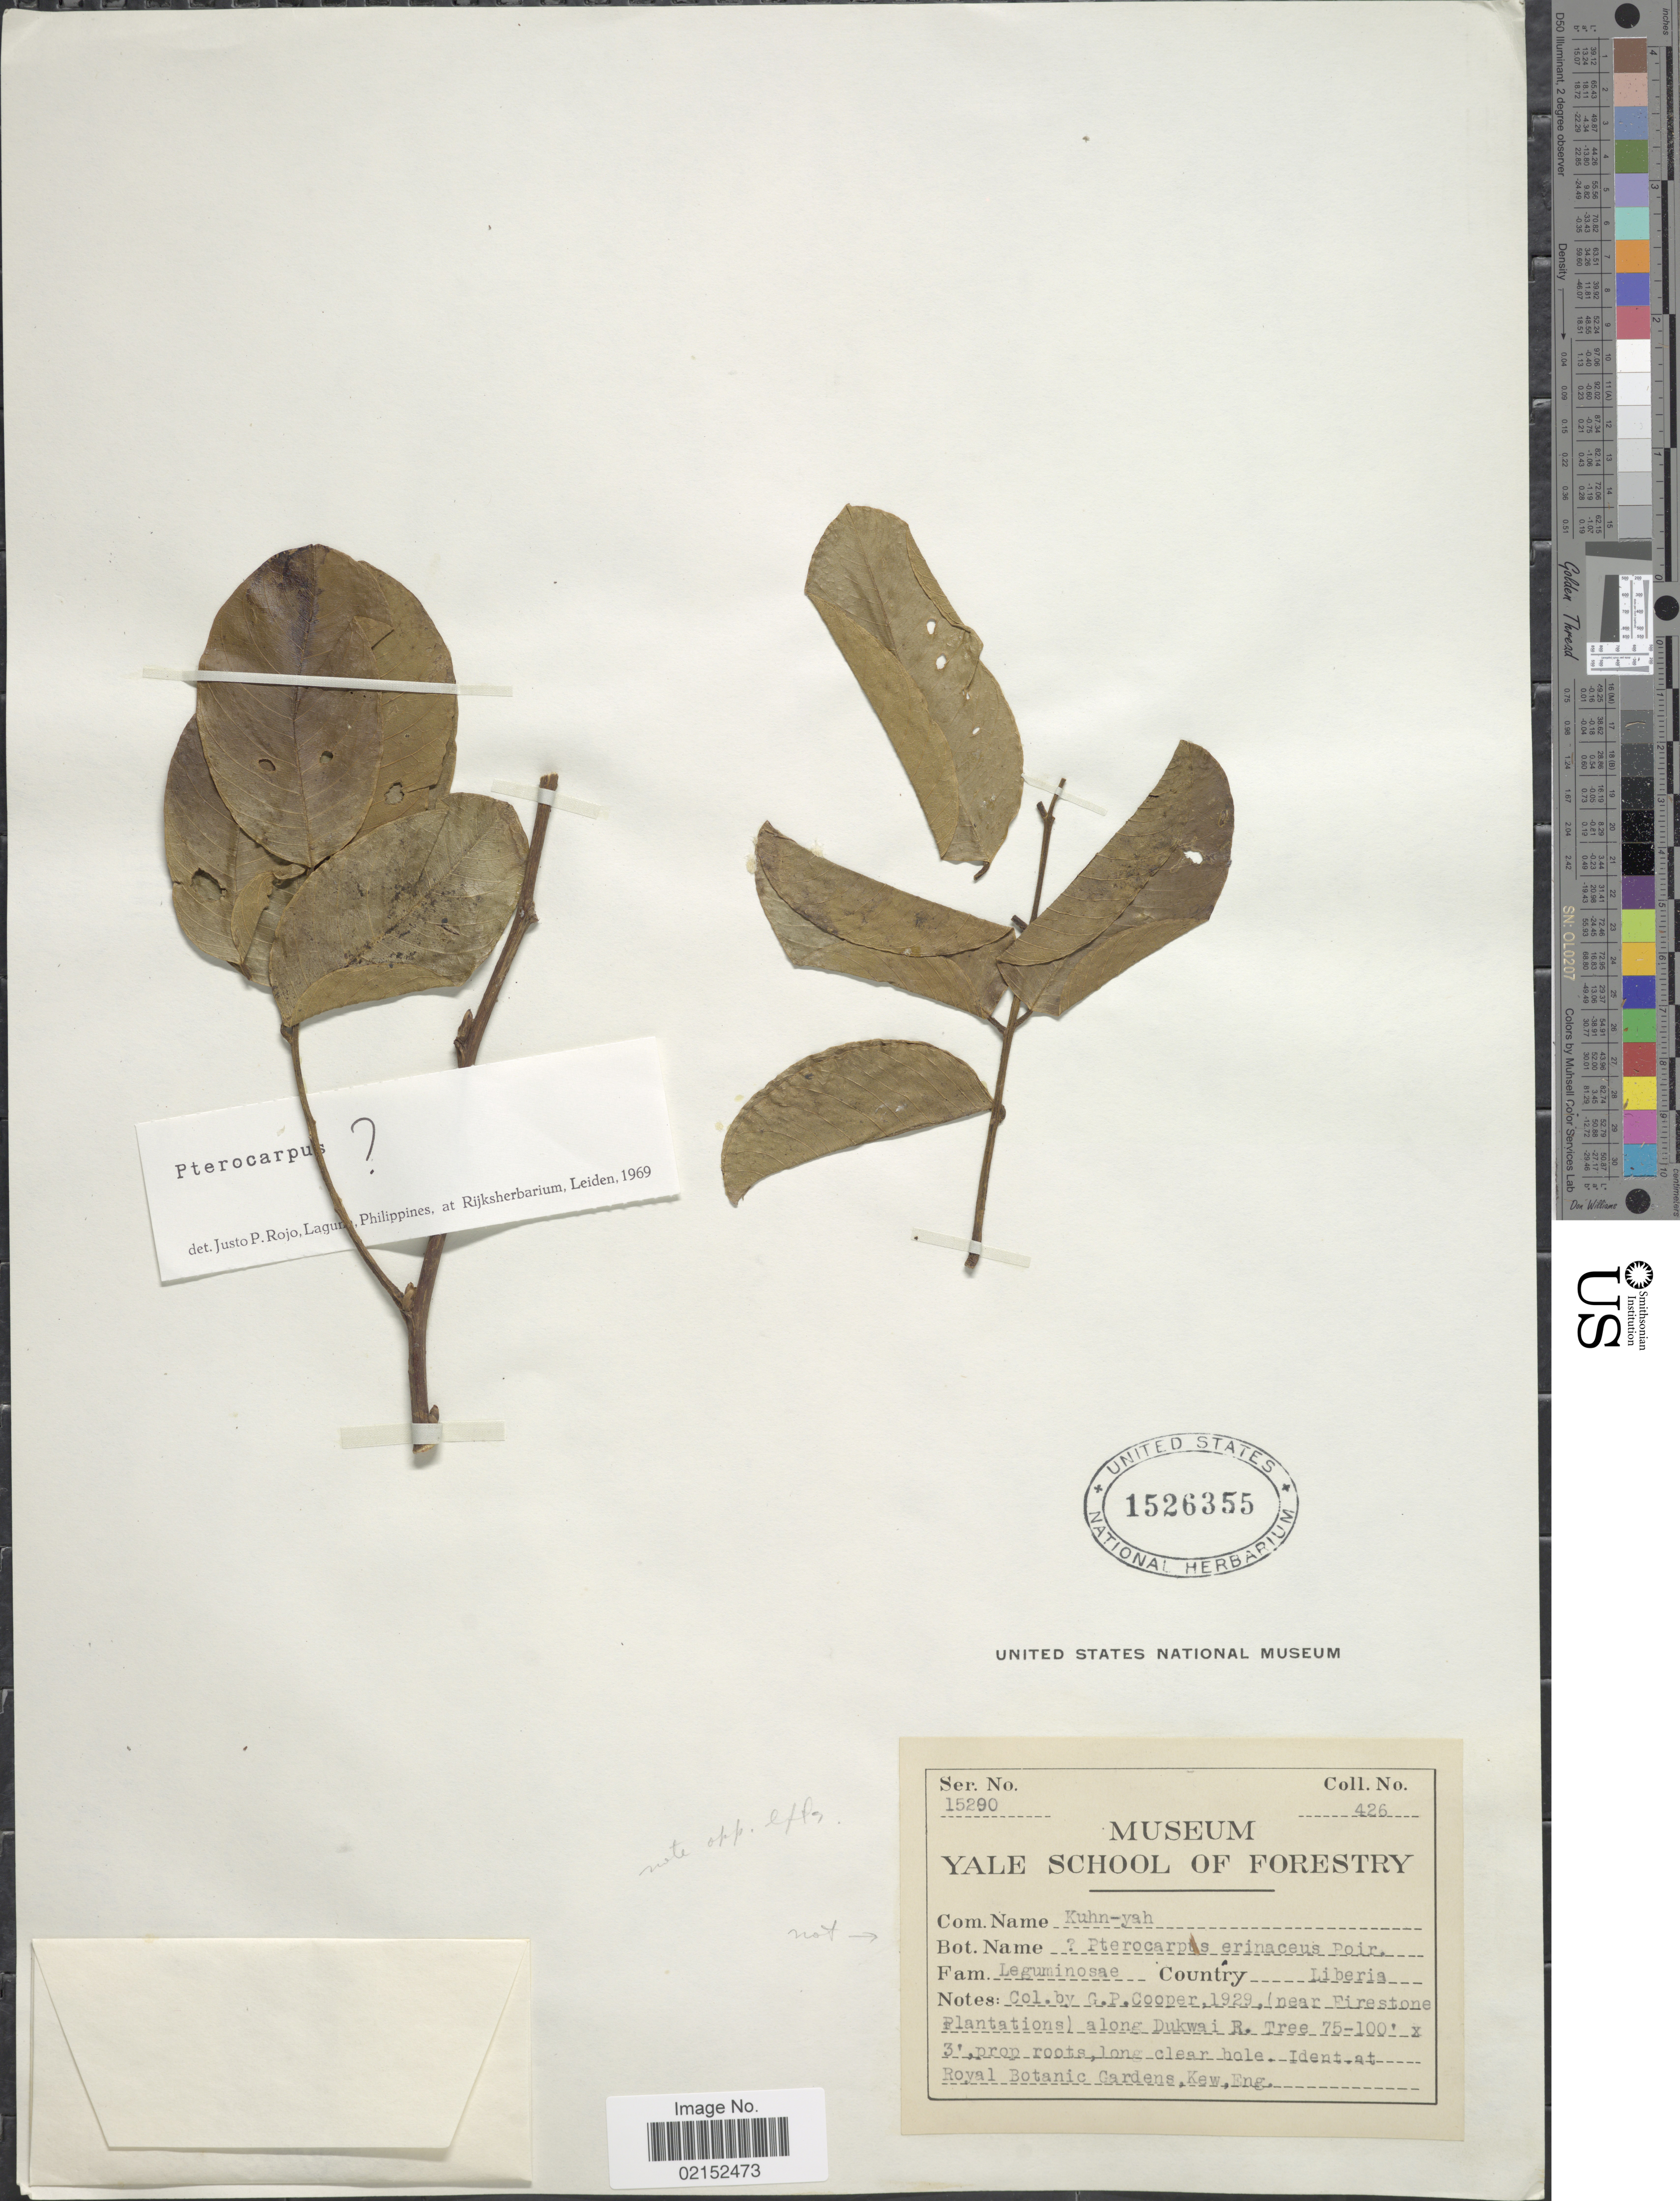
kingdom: Plantae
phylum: Tracheophyta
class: Magnoliopsida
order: Fabales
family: Fabaceae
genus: Lonchocarpus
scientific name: Lonchocarpus sericeus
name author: (Poir.) Kunth ex DC.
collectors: G. Cooper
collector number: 426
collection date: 1929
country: Liberia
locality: (near Firestone Plantations) along Dukwai R. Tree.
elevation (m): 23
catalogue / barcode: US 1526355